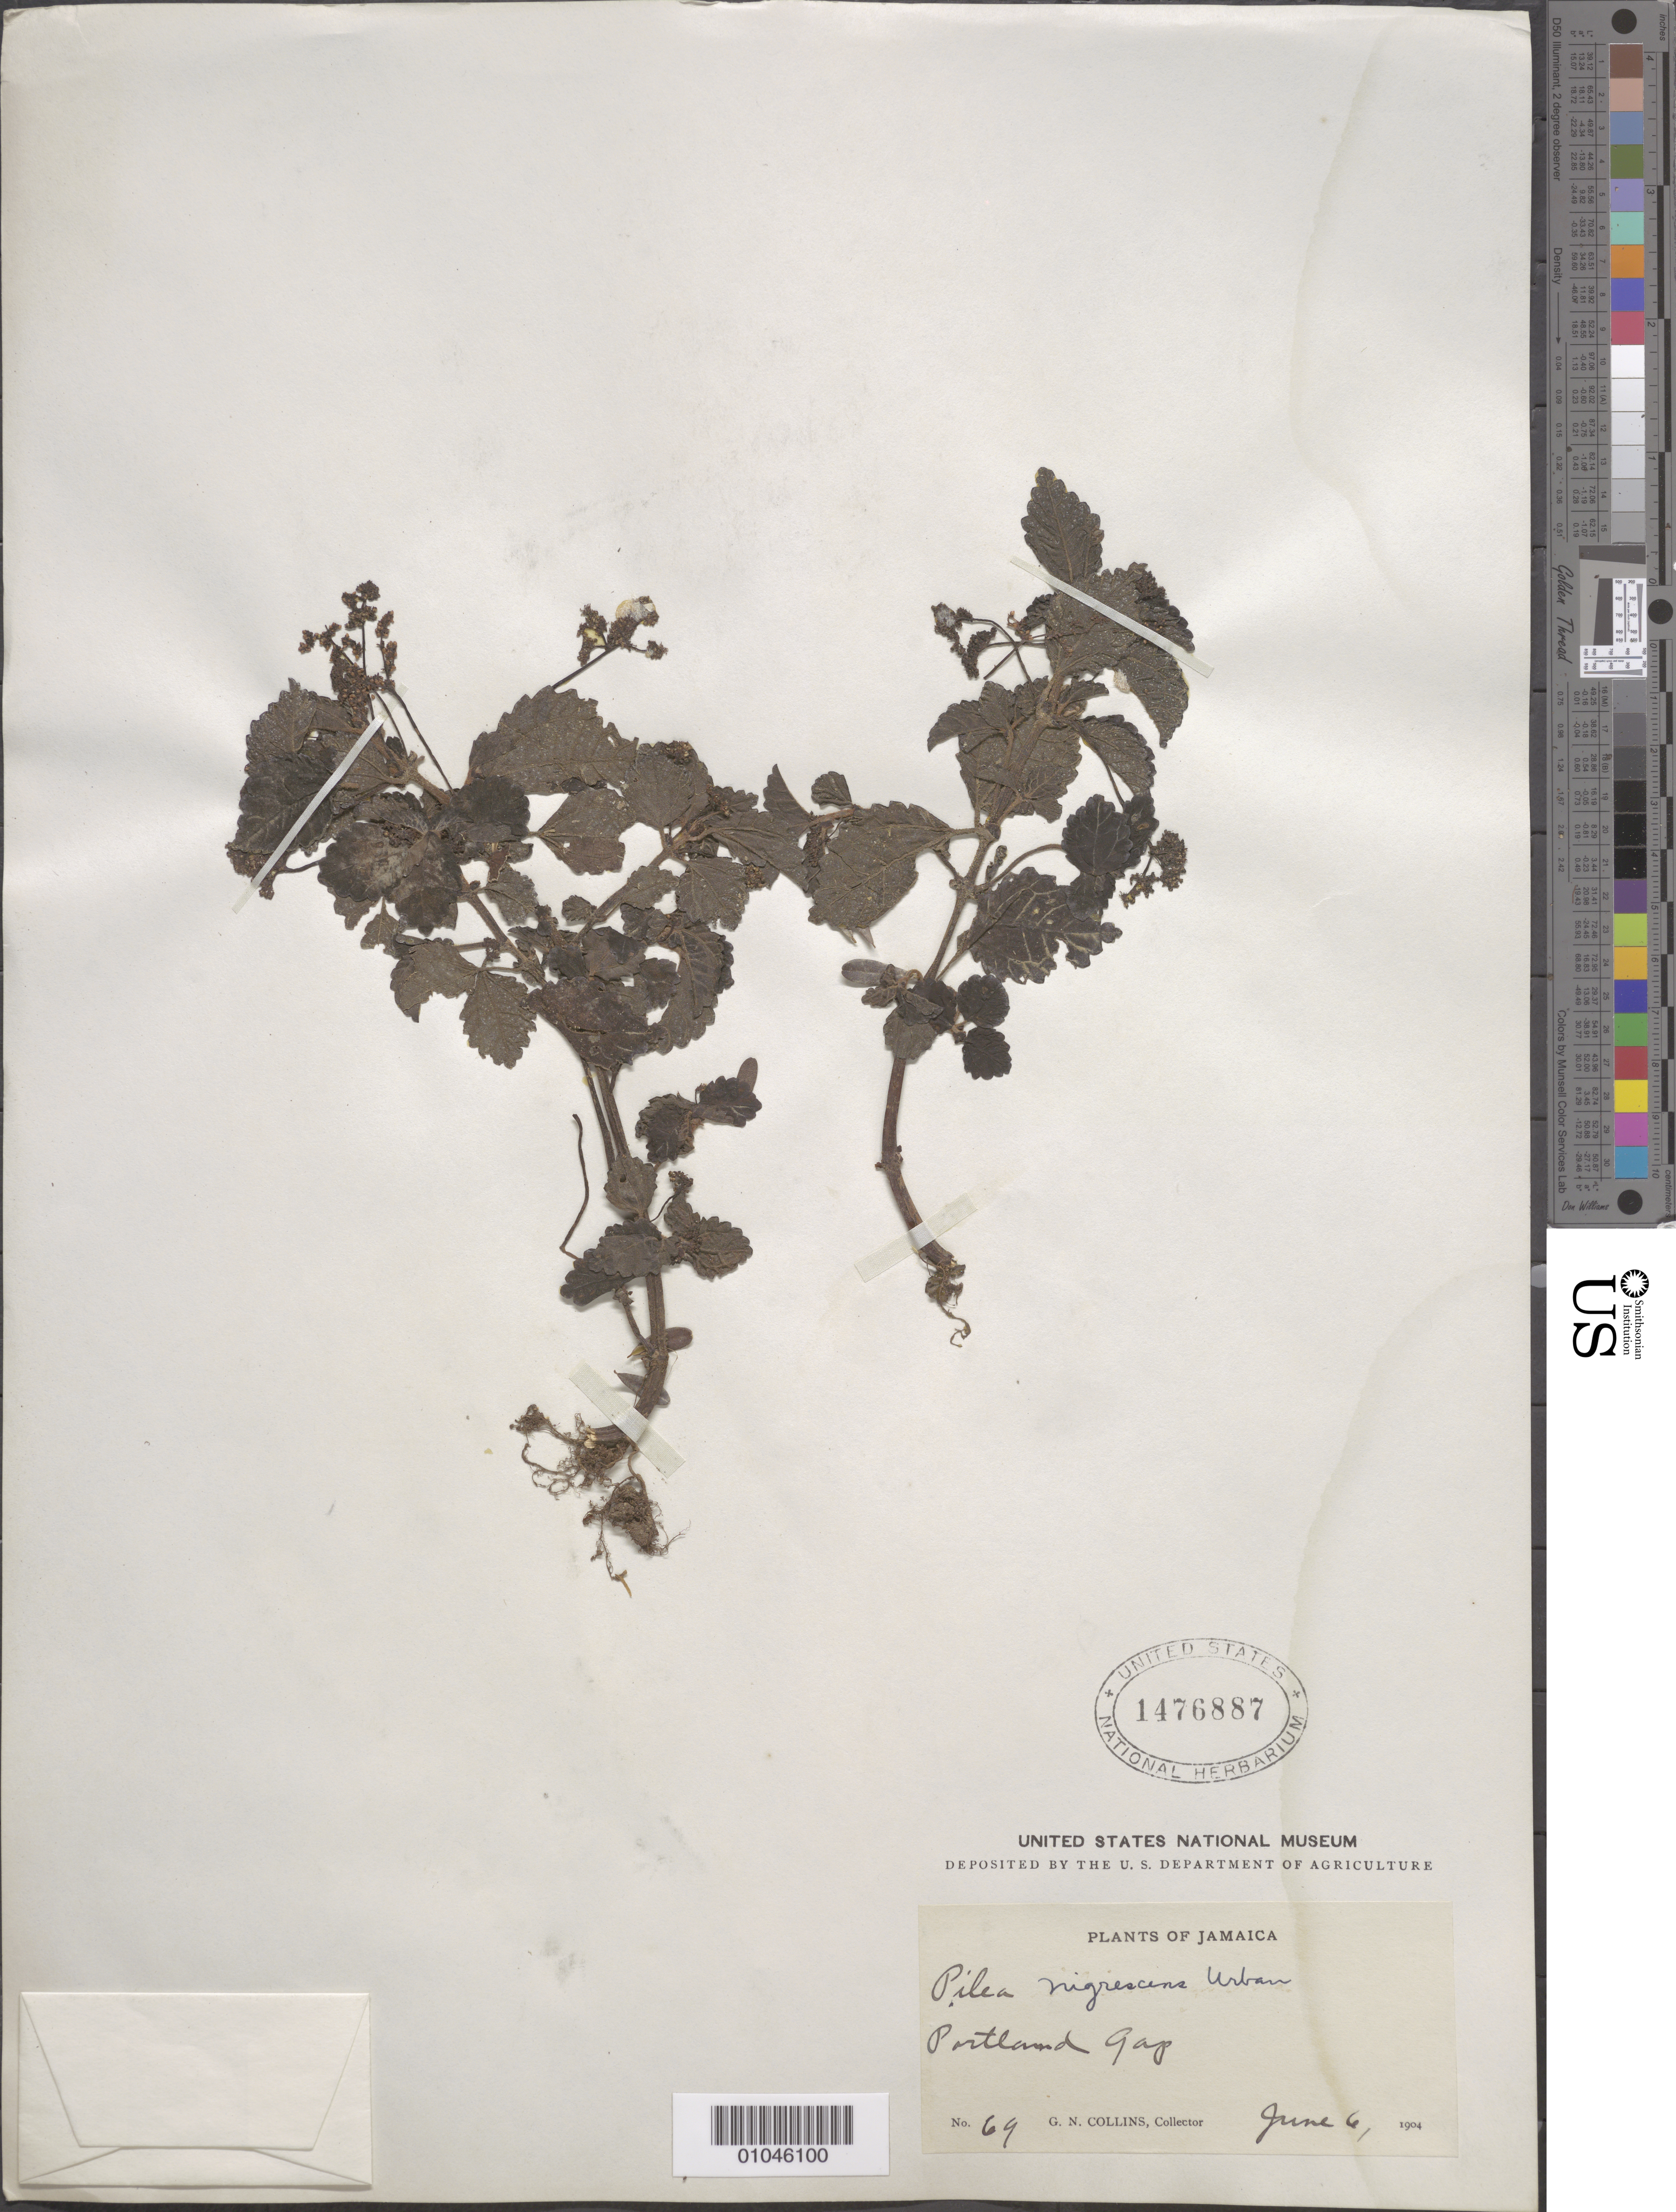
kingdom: Plantae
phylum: Tracheophyta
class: Magnoliopsida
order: Rosales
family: Urticaceae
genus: Pilea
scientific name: Pilea nigrescens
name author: Urb.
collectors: G. Collins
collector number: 69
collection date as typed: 06 Jun 1904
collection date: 1904-06-06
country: Jamaica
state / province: Portland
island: Jamaica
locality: Portland Gap.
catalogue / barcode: US 1476887